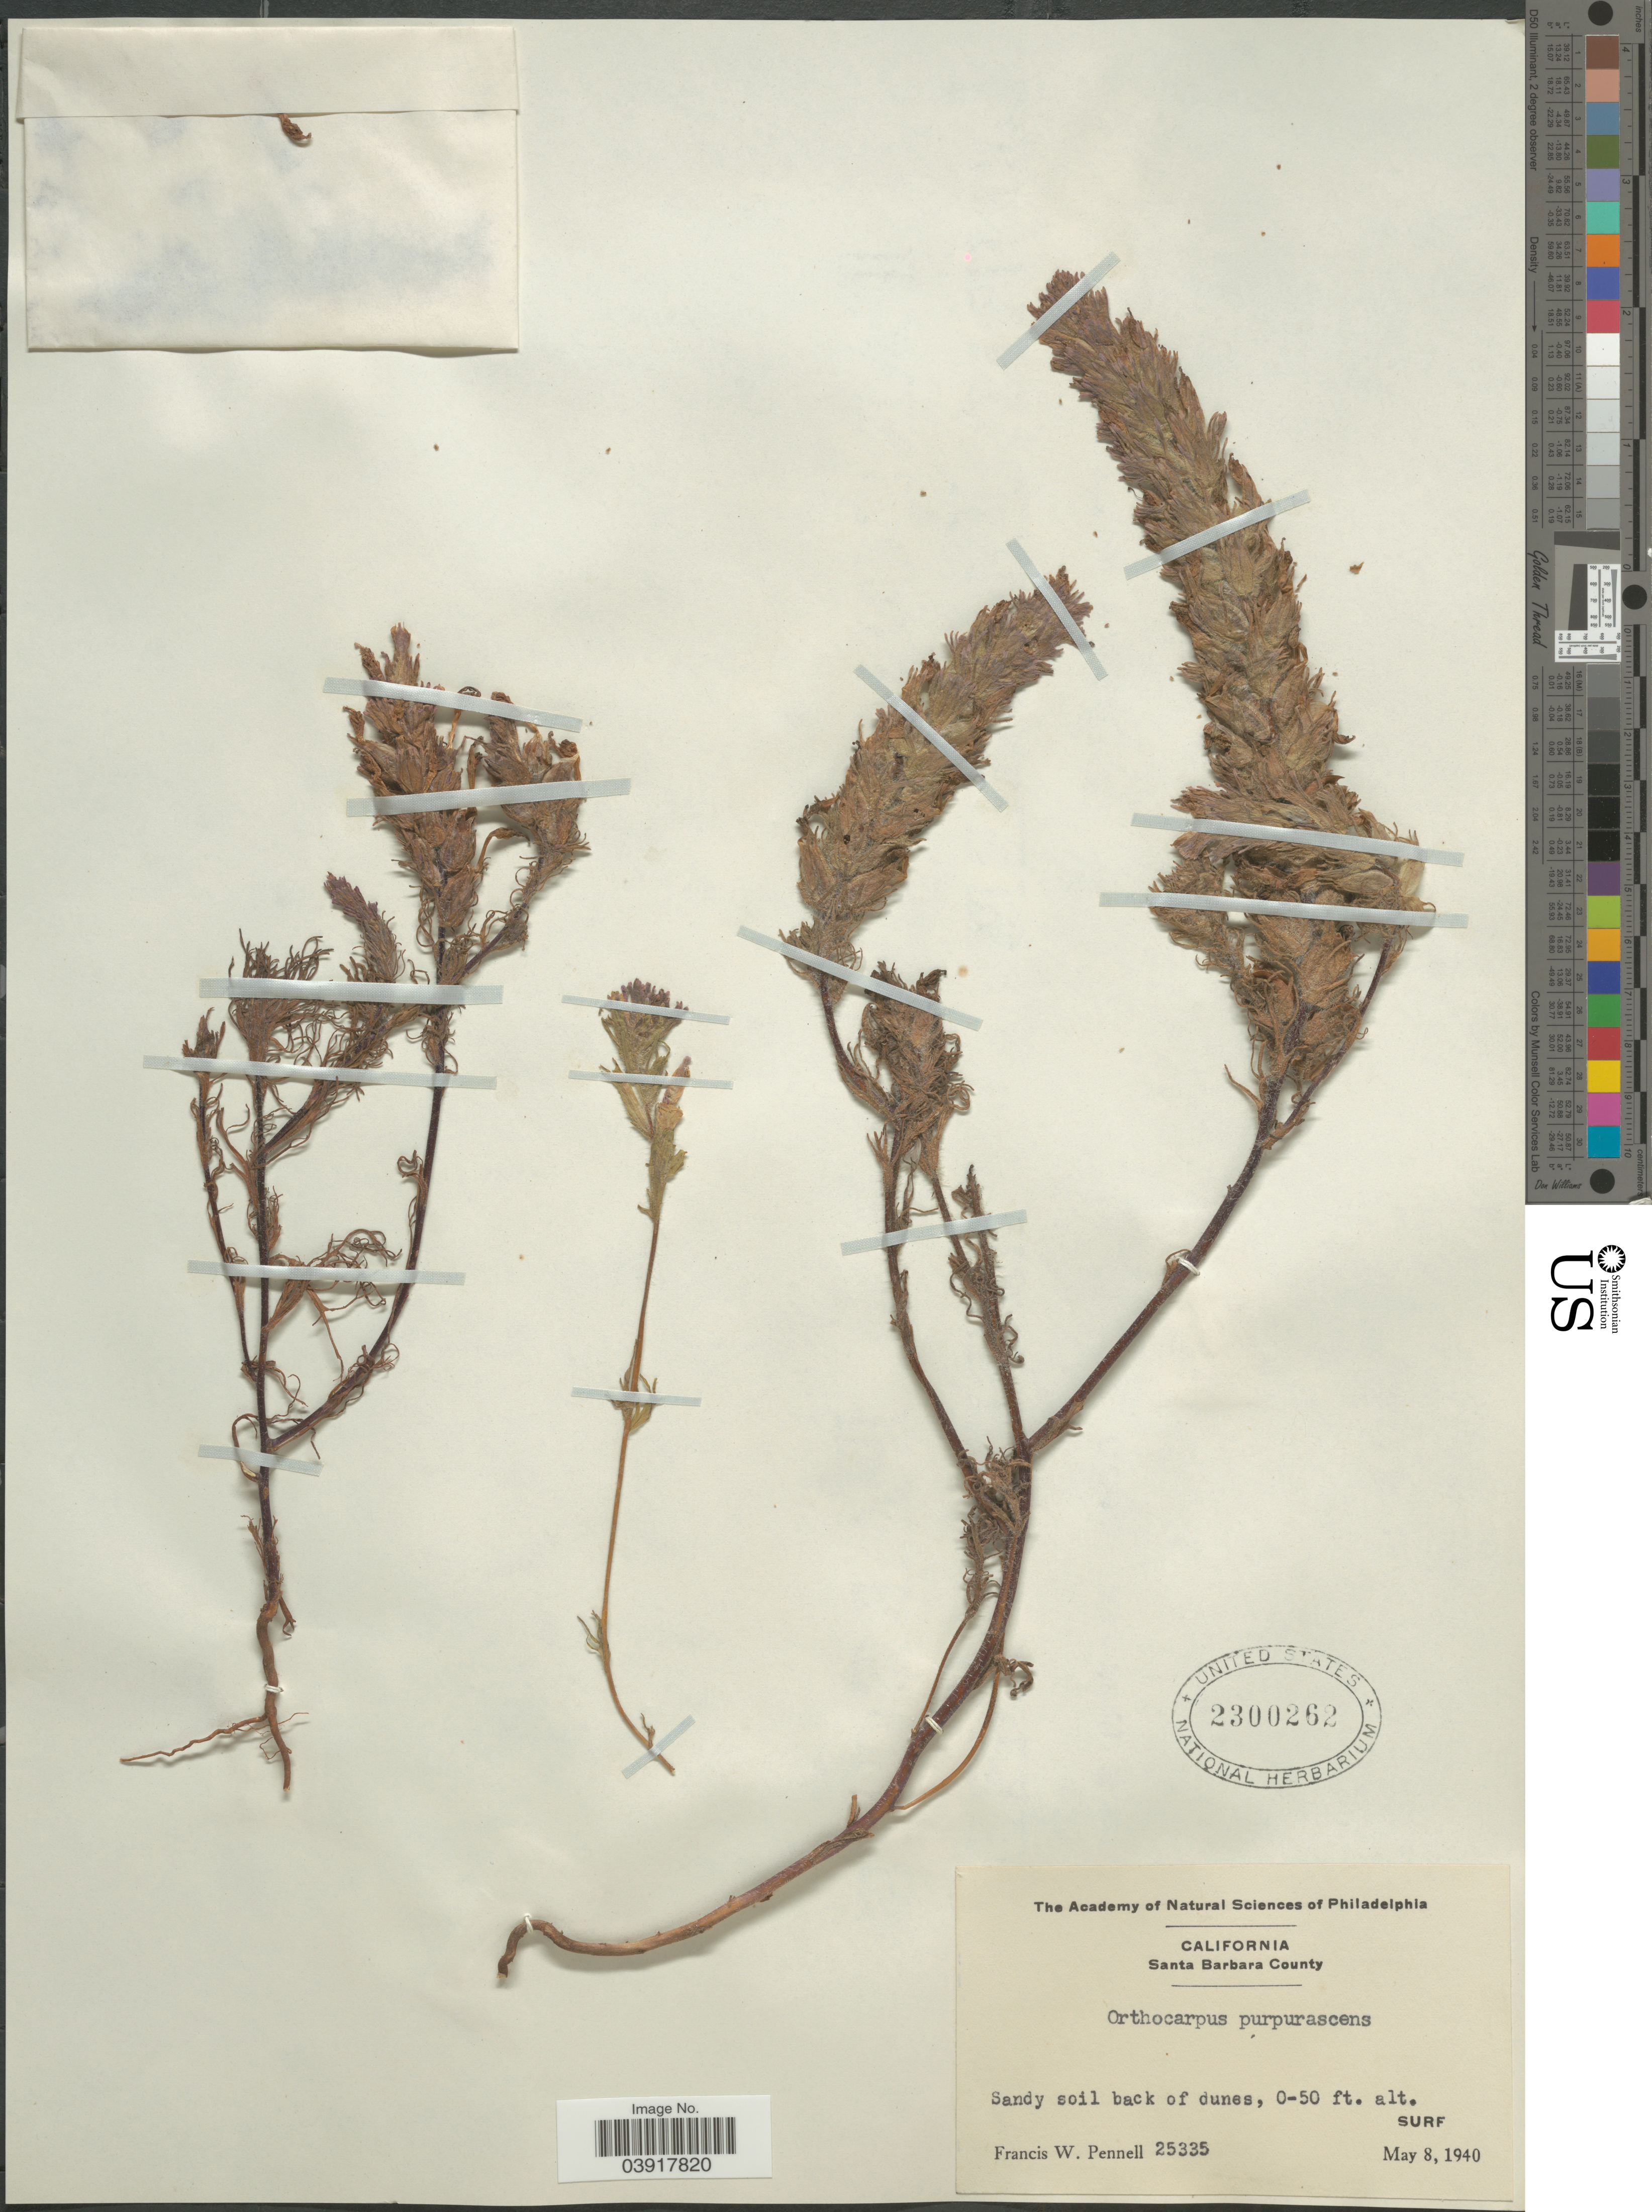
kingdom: Plantae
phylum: Tracheophyta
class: Magnoliopsida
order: Lamiales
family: Orobanchaceae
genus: Orthocarpus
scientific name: Orthocarpus purpurascens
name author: Benth.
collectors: F. W. Pennell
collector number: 25335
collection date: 1940-05-08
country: United States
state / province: California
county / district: Santa Barbara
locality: Santa Barbara County. Surf.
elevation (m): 0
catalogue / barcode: US 2300262